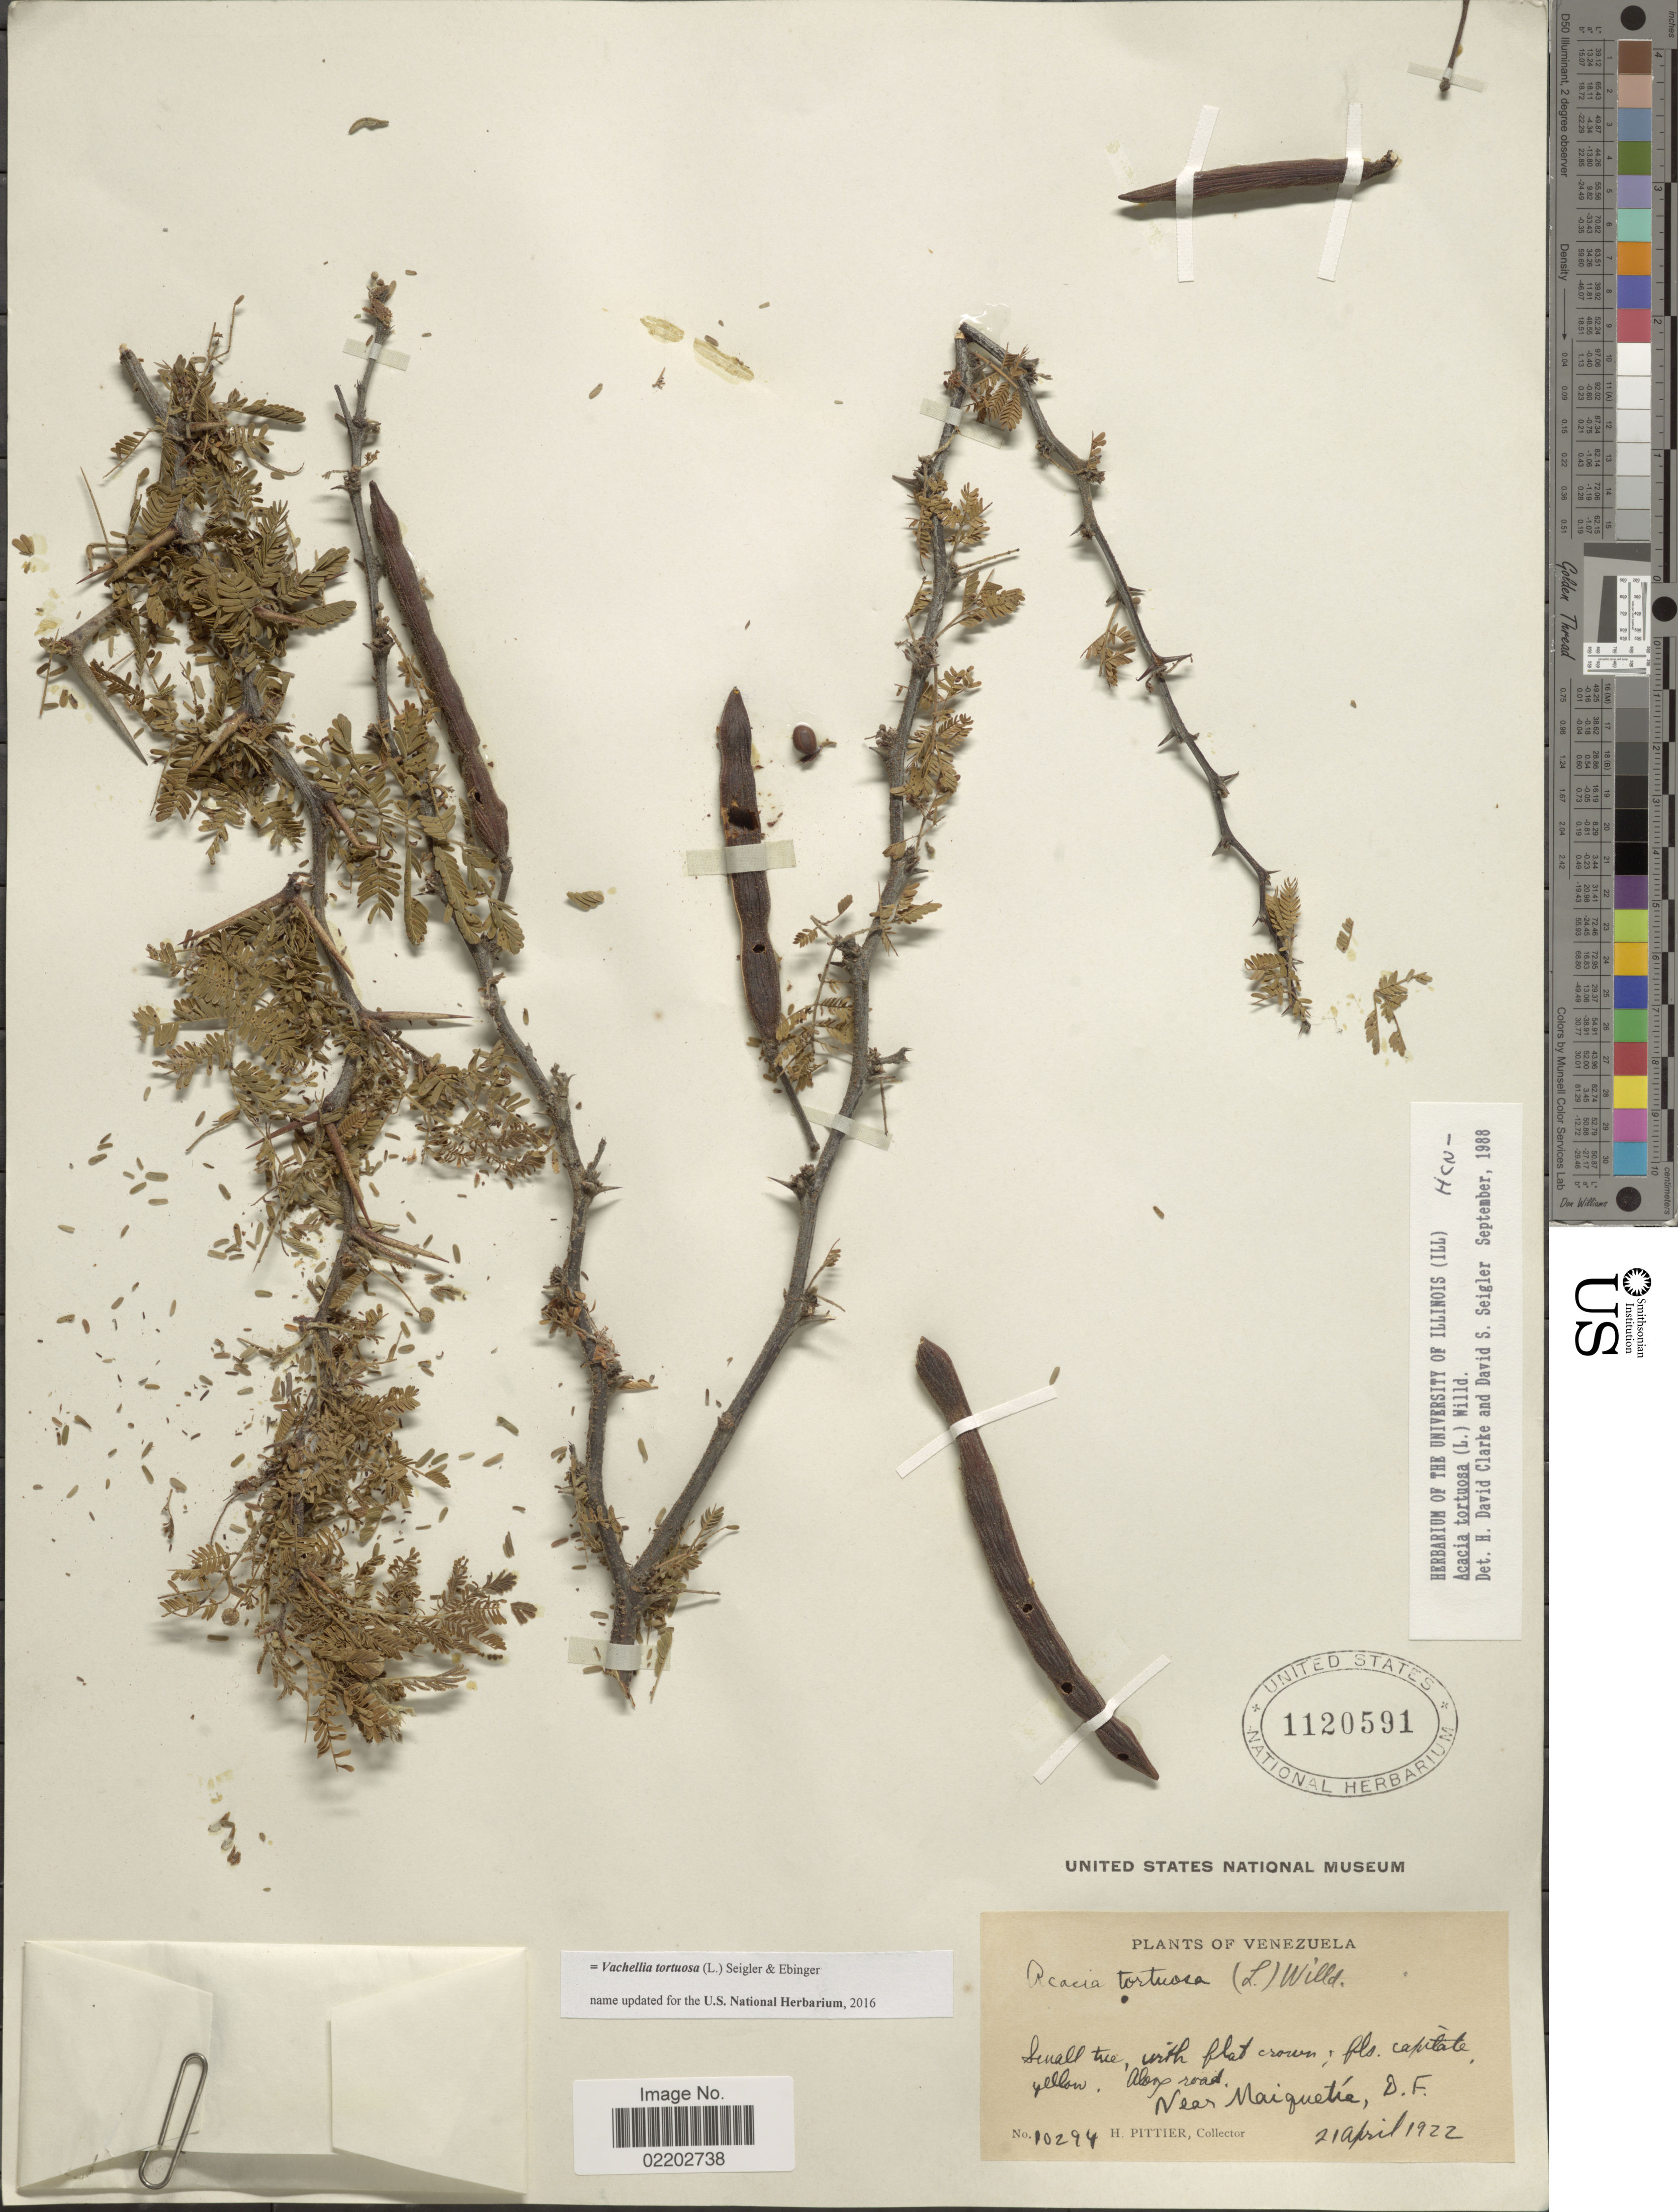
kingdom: Plantae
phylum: Tracheophyta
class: Magnoliopsida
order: Fabales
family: Fabaceae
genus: Vachellia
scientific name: Vachellia tortuosa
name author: (L.) Seigler & Ebinger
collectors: H. F. Pittier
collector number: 10294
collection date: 1922-04-21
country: Venezuela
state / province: Distrito Federal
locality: Along road, near Maiquetía, D.F.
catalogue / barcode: US 1120591